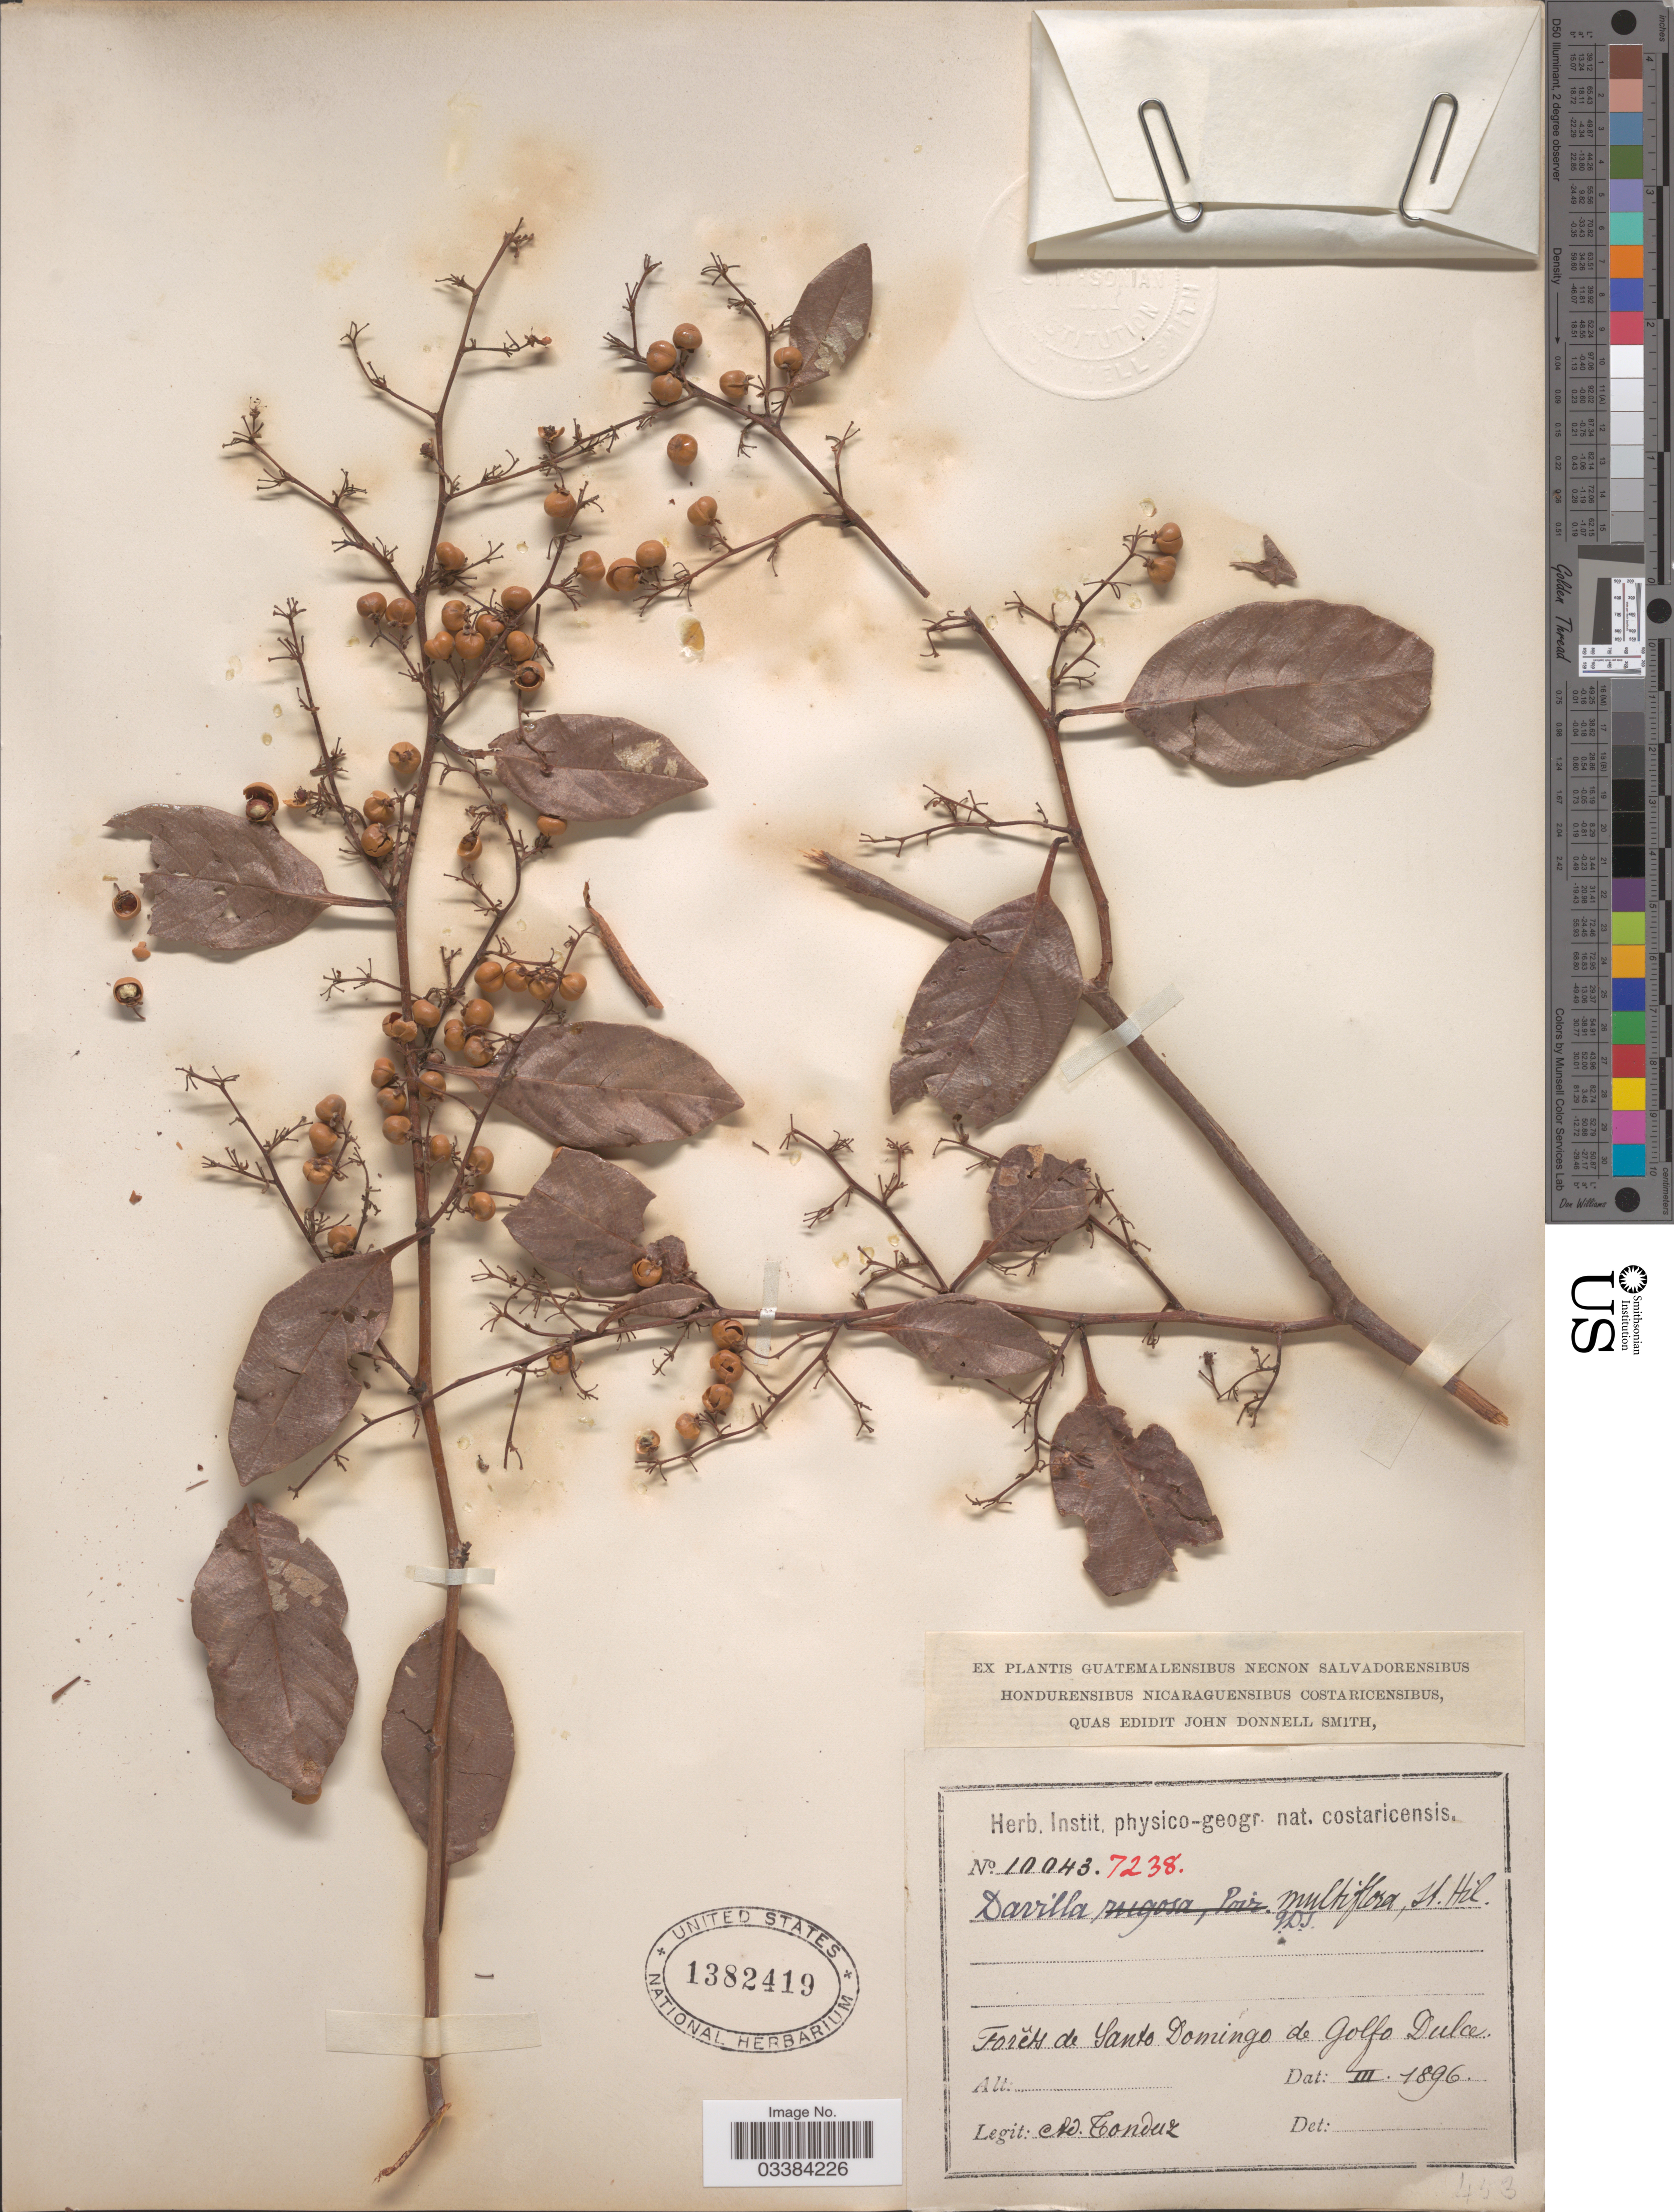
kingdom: Plantae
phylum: Tracheophyta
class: Magnoliopsida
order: Dilleniales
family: Dilleniaceae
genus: Davilla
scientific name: Davilla nitida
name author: (Vahl) Kubitzki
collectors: A. Tonduz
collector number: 10043/7238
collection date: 1896-03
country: Costa Rica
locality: Forêts de Santo Domingo de Golfo Dulce.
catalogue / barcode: US 1382419